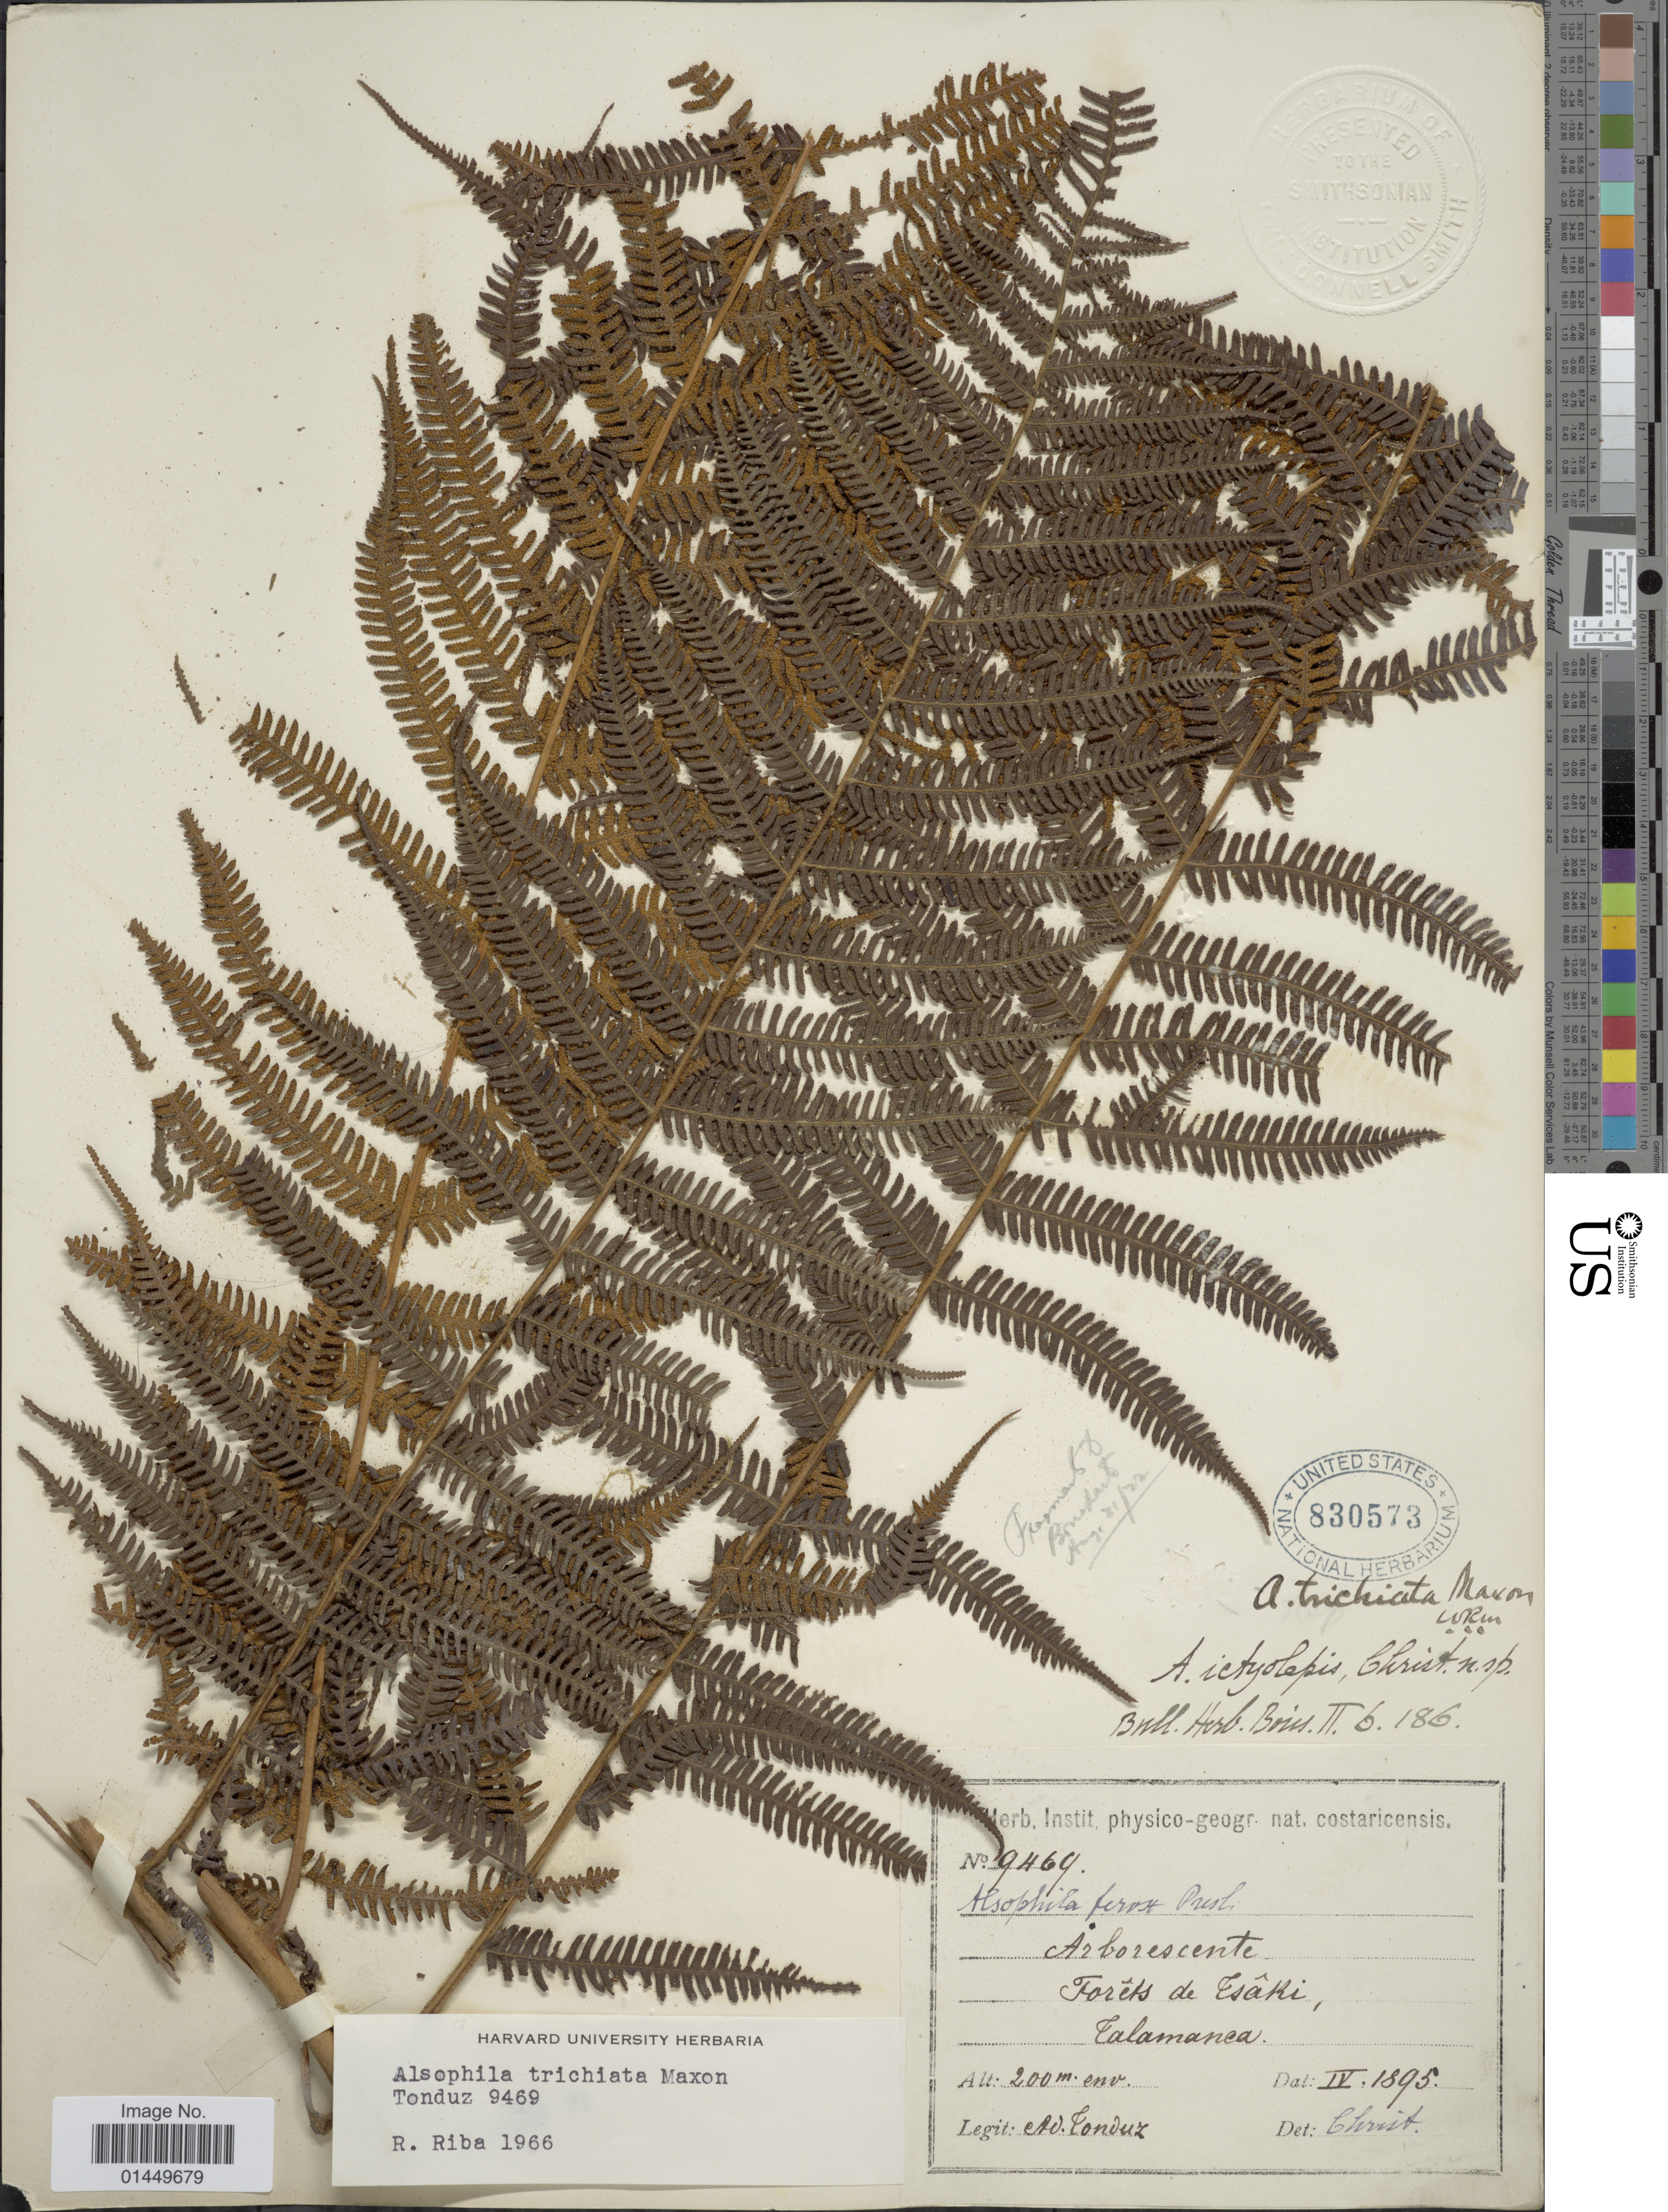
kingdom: Plantae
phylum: Tracheophyta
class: Polypodiopsida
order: Cyatheales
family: Cyatheaceae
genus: Cyathea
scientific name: Cyathea trichiata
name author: (Maxon) Domin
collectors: A. Tonduz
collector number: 9469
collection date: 1895-04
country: Costa Rica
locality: Forets de Tsâki, Talamanca.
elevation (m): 200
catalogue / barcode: US 830573